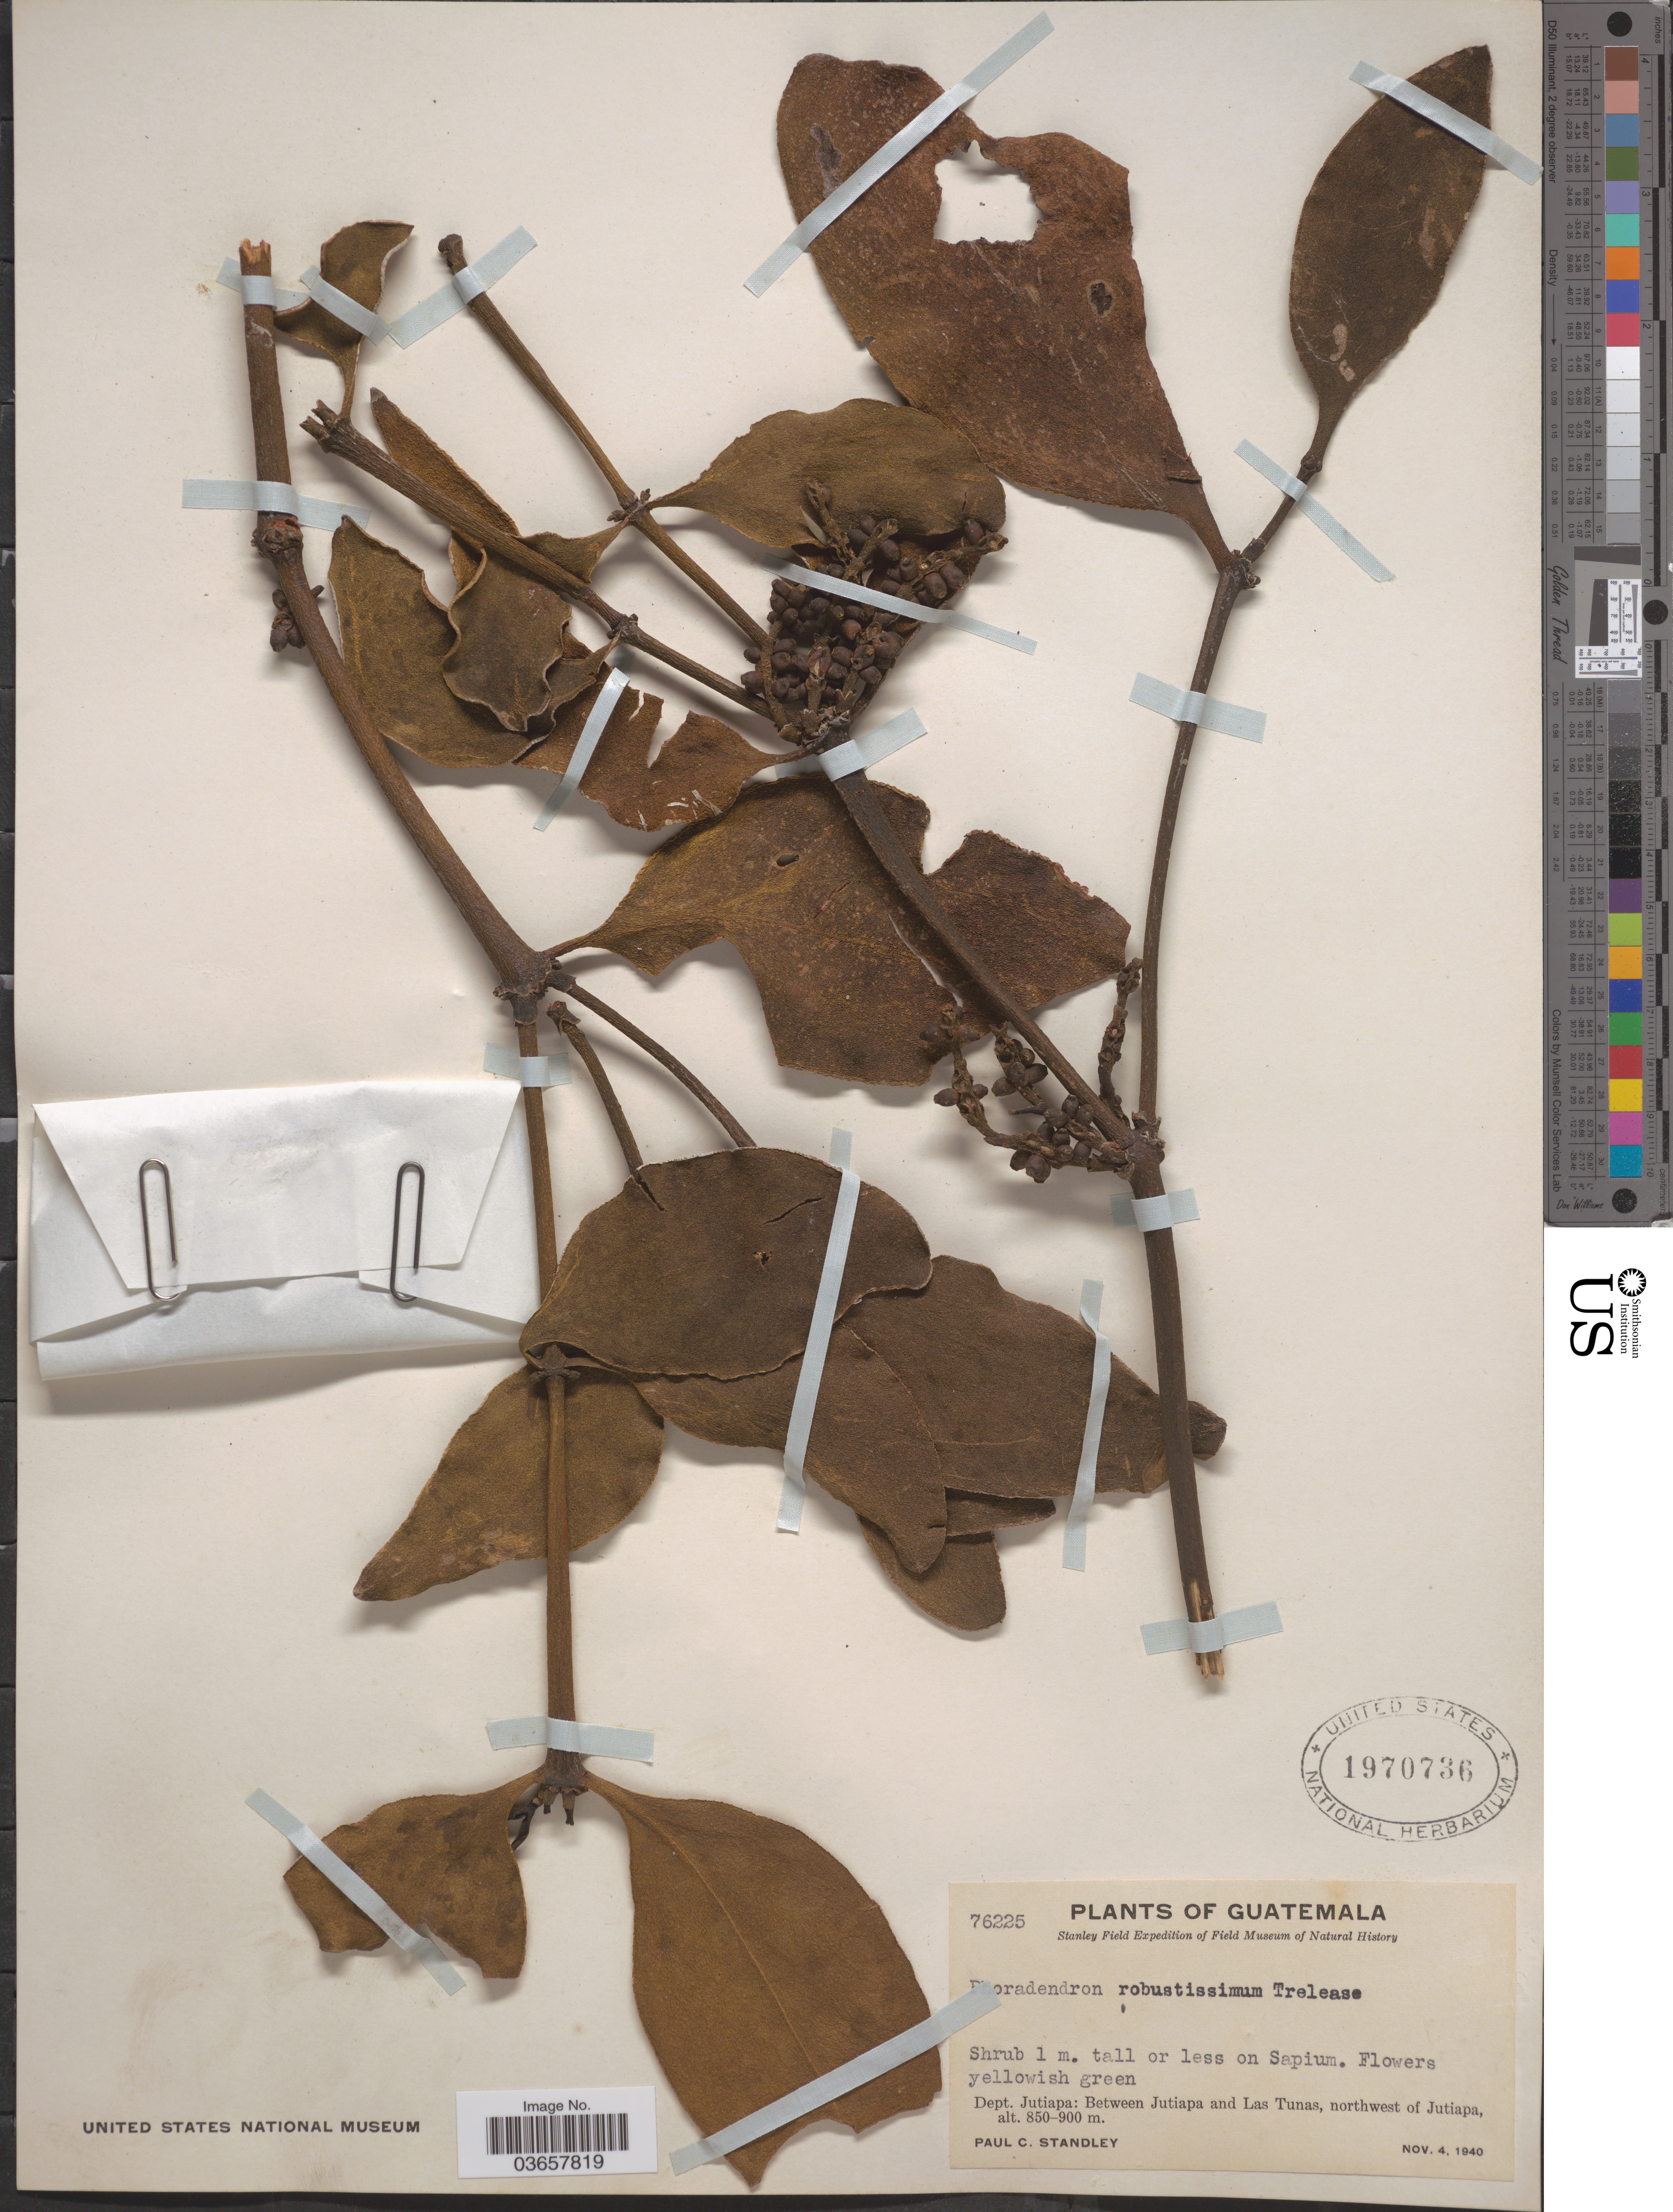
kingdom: Plantae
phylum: Tracheophyta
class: Magnoliopsida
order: Santalales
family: Viscaceae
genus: Phoradendron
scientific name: Phoradendron robustissimum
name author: Eichler in Mart.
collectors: P. C. Standley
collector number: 76225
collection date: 1940-11-04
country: Guatemala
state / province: Jutiapa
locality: Dept. Jutiapa: Between Jutiapa and Las Tunas, northwest of Jutiapa.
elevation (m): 850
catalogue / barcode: US 1970736